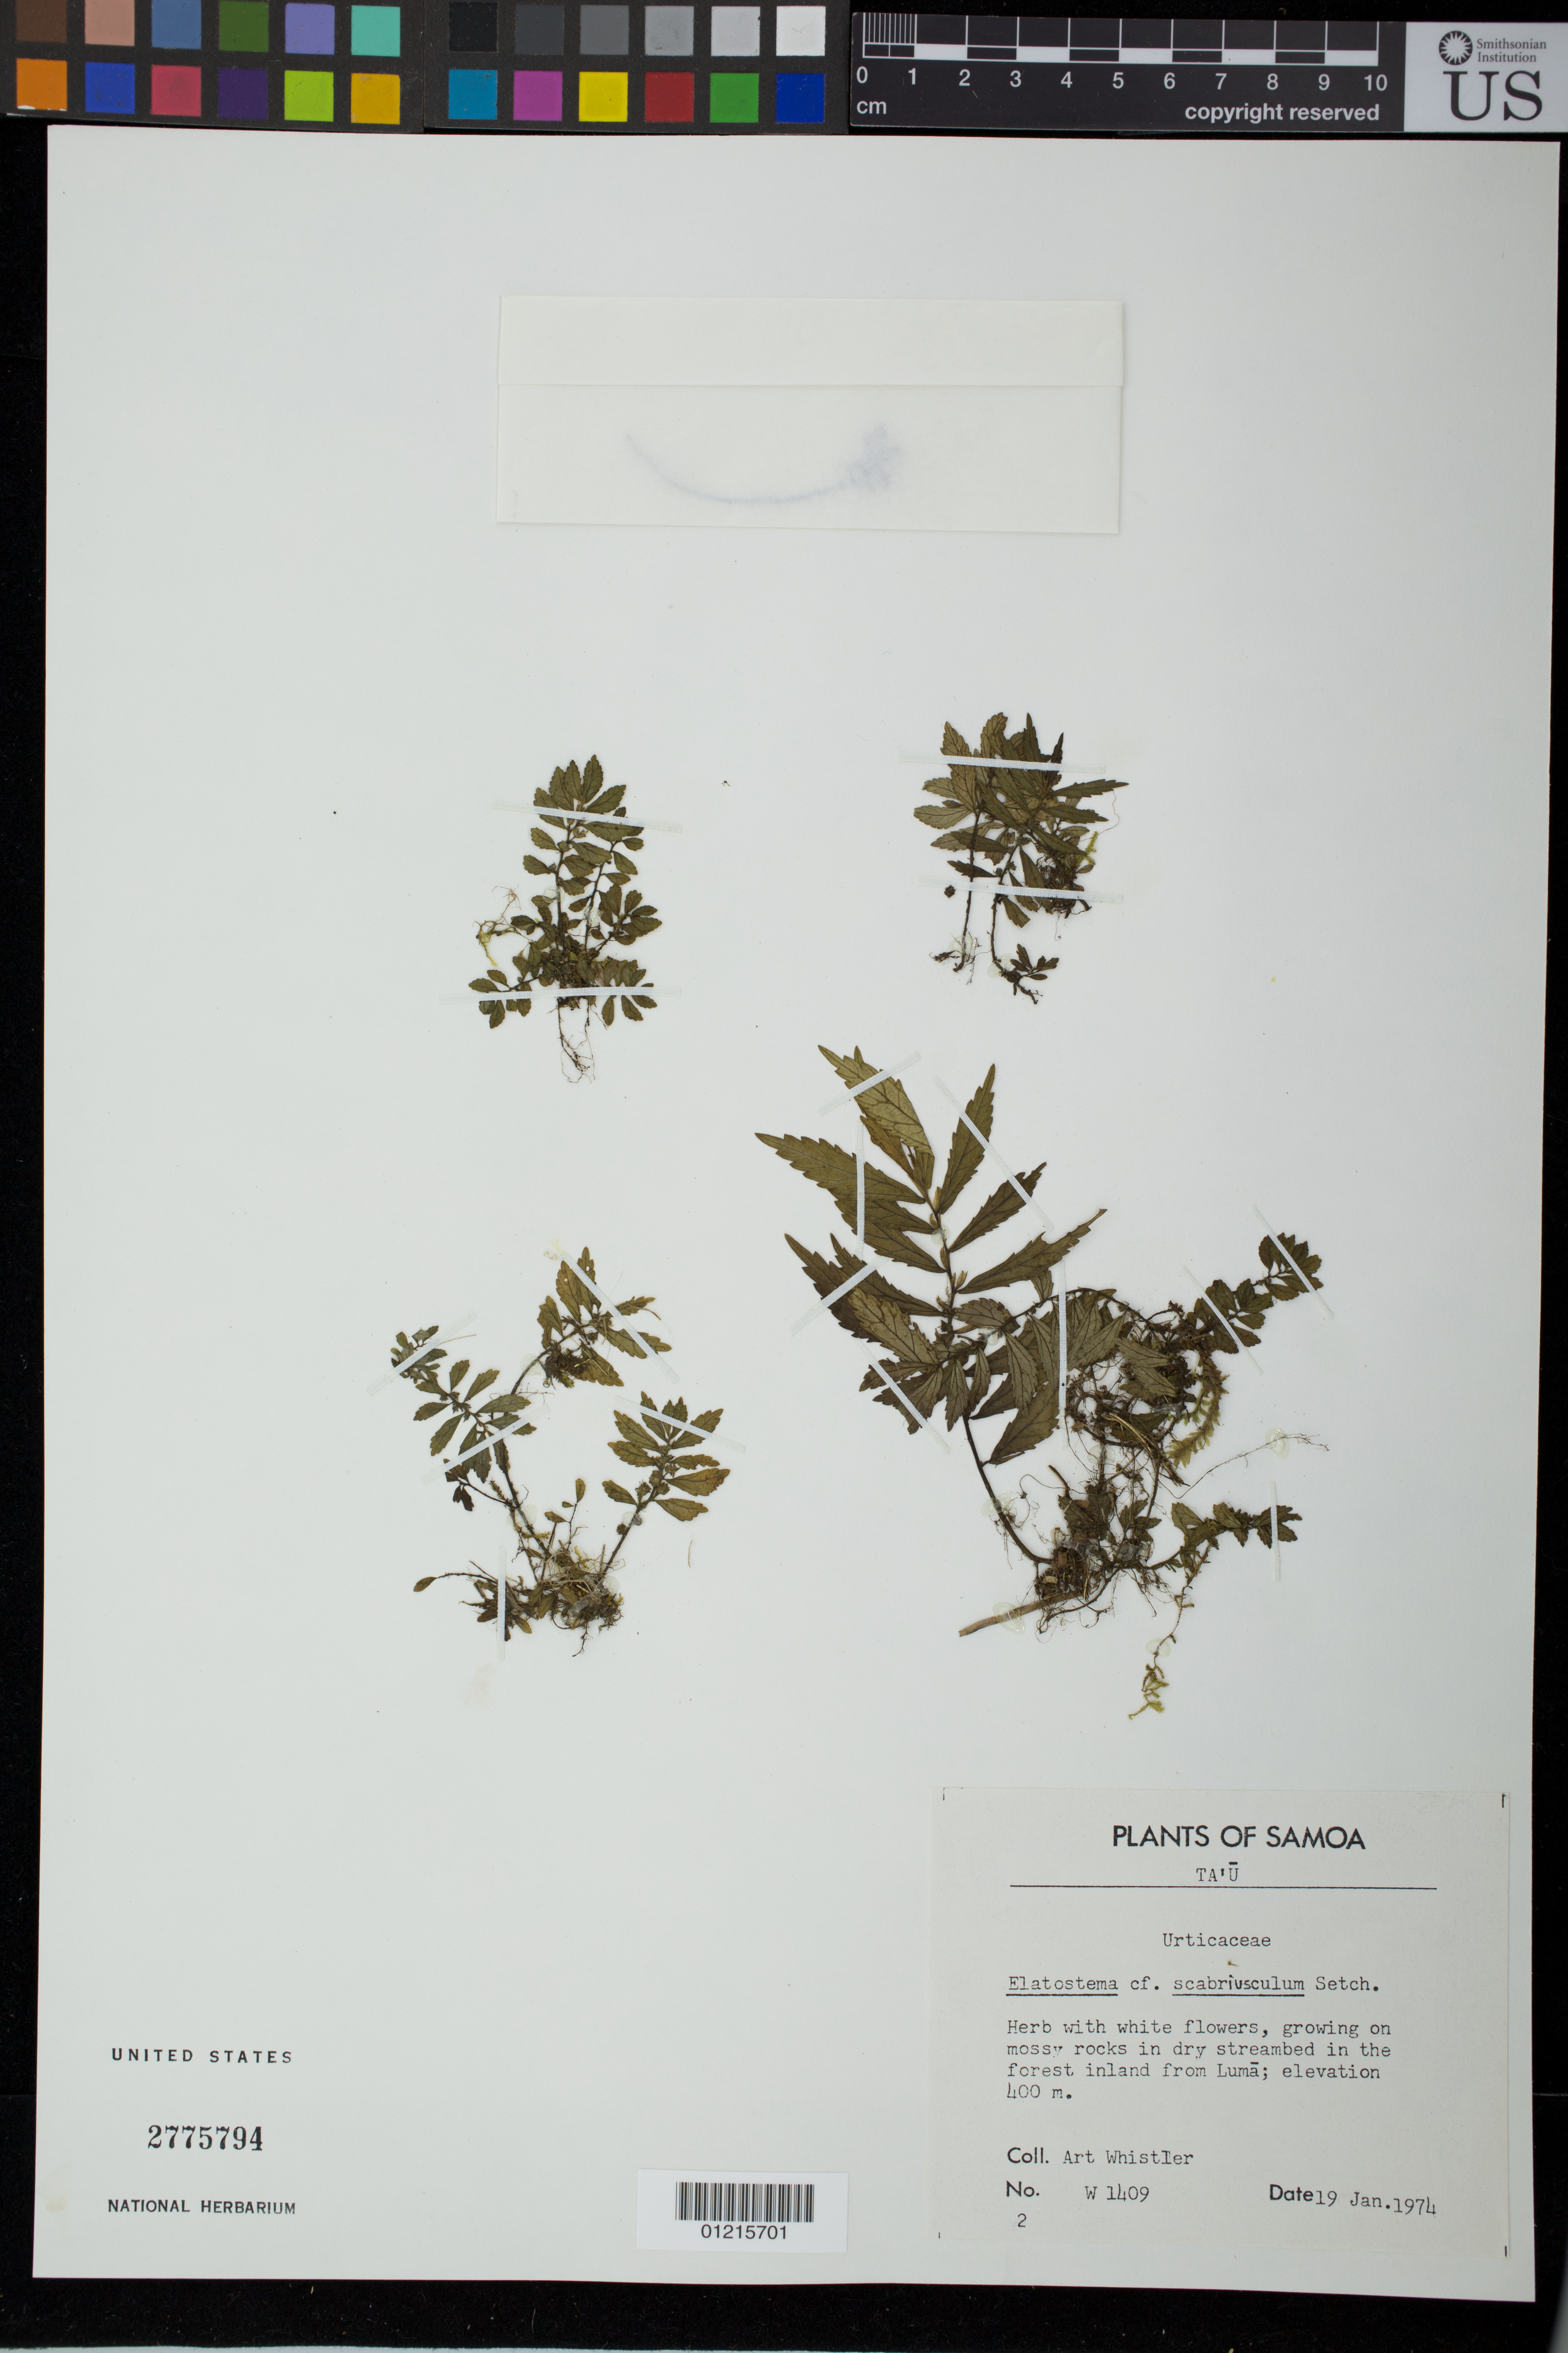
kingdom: Plantae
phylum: Tracheophyta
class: Magnoliopsida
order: Rosales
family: Urticaceae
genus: Elatostema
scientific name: Elatostema scabriusculum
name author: Setch.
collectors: A. Whistler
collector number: W1409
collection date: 1974-01-19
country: American Samoa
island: Ta'u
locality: Inland from Luma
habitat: growing in dry streambed in the forest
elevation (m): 400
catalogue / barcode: US 2775794